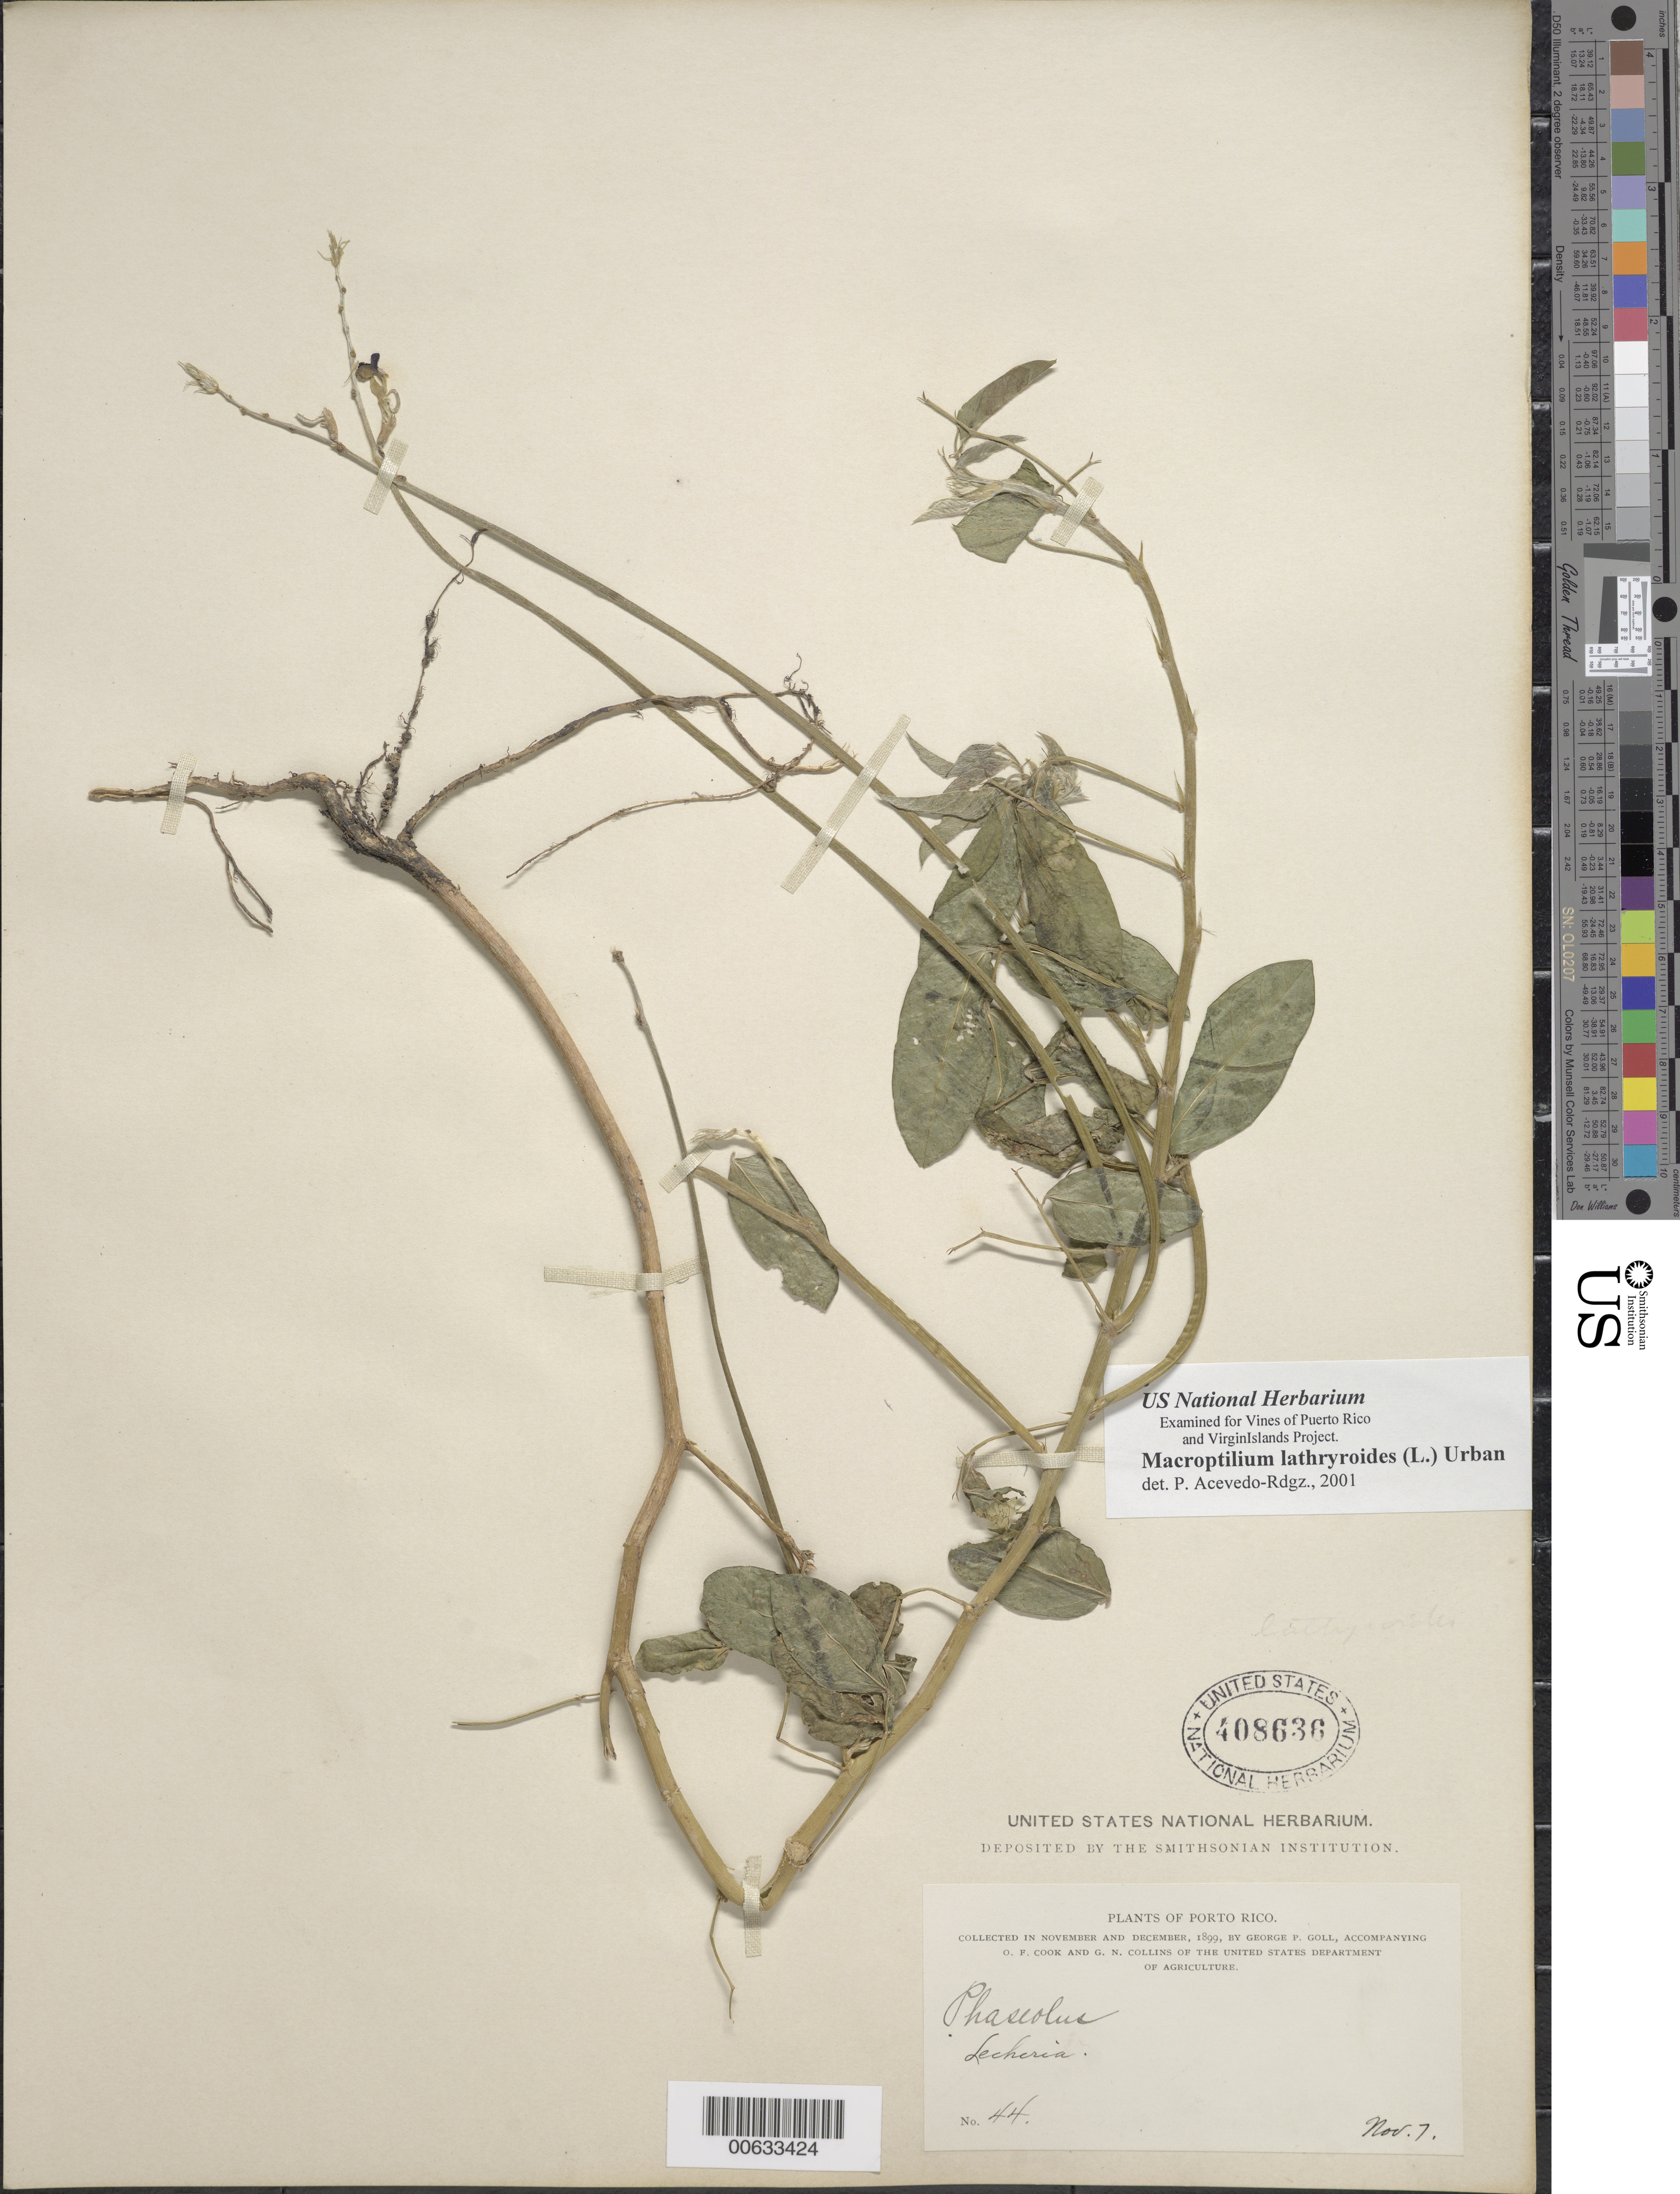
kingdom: Plantae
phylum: Tracheophyta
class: Magnoliopsida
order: Fabales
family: Fabaceae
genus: Macroptilium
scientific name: Macroptilium lathyroides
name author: (L.) Urb.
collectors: G. P. Goll, O. F. Cook & G. Collins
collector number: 44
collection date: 1899-11-07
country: Puerto Rico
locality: Porto Rico, Lecheria [unsure placement]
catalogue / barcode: US 408636